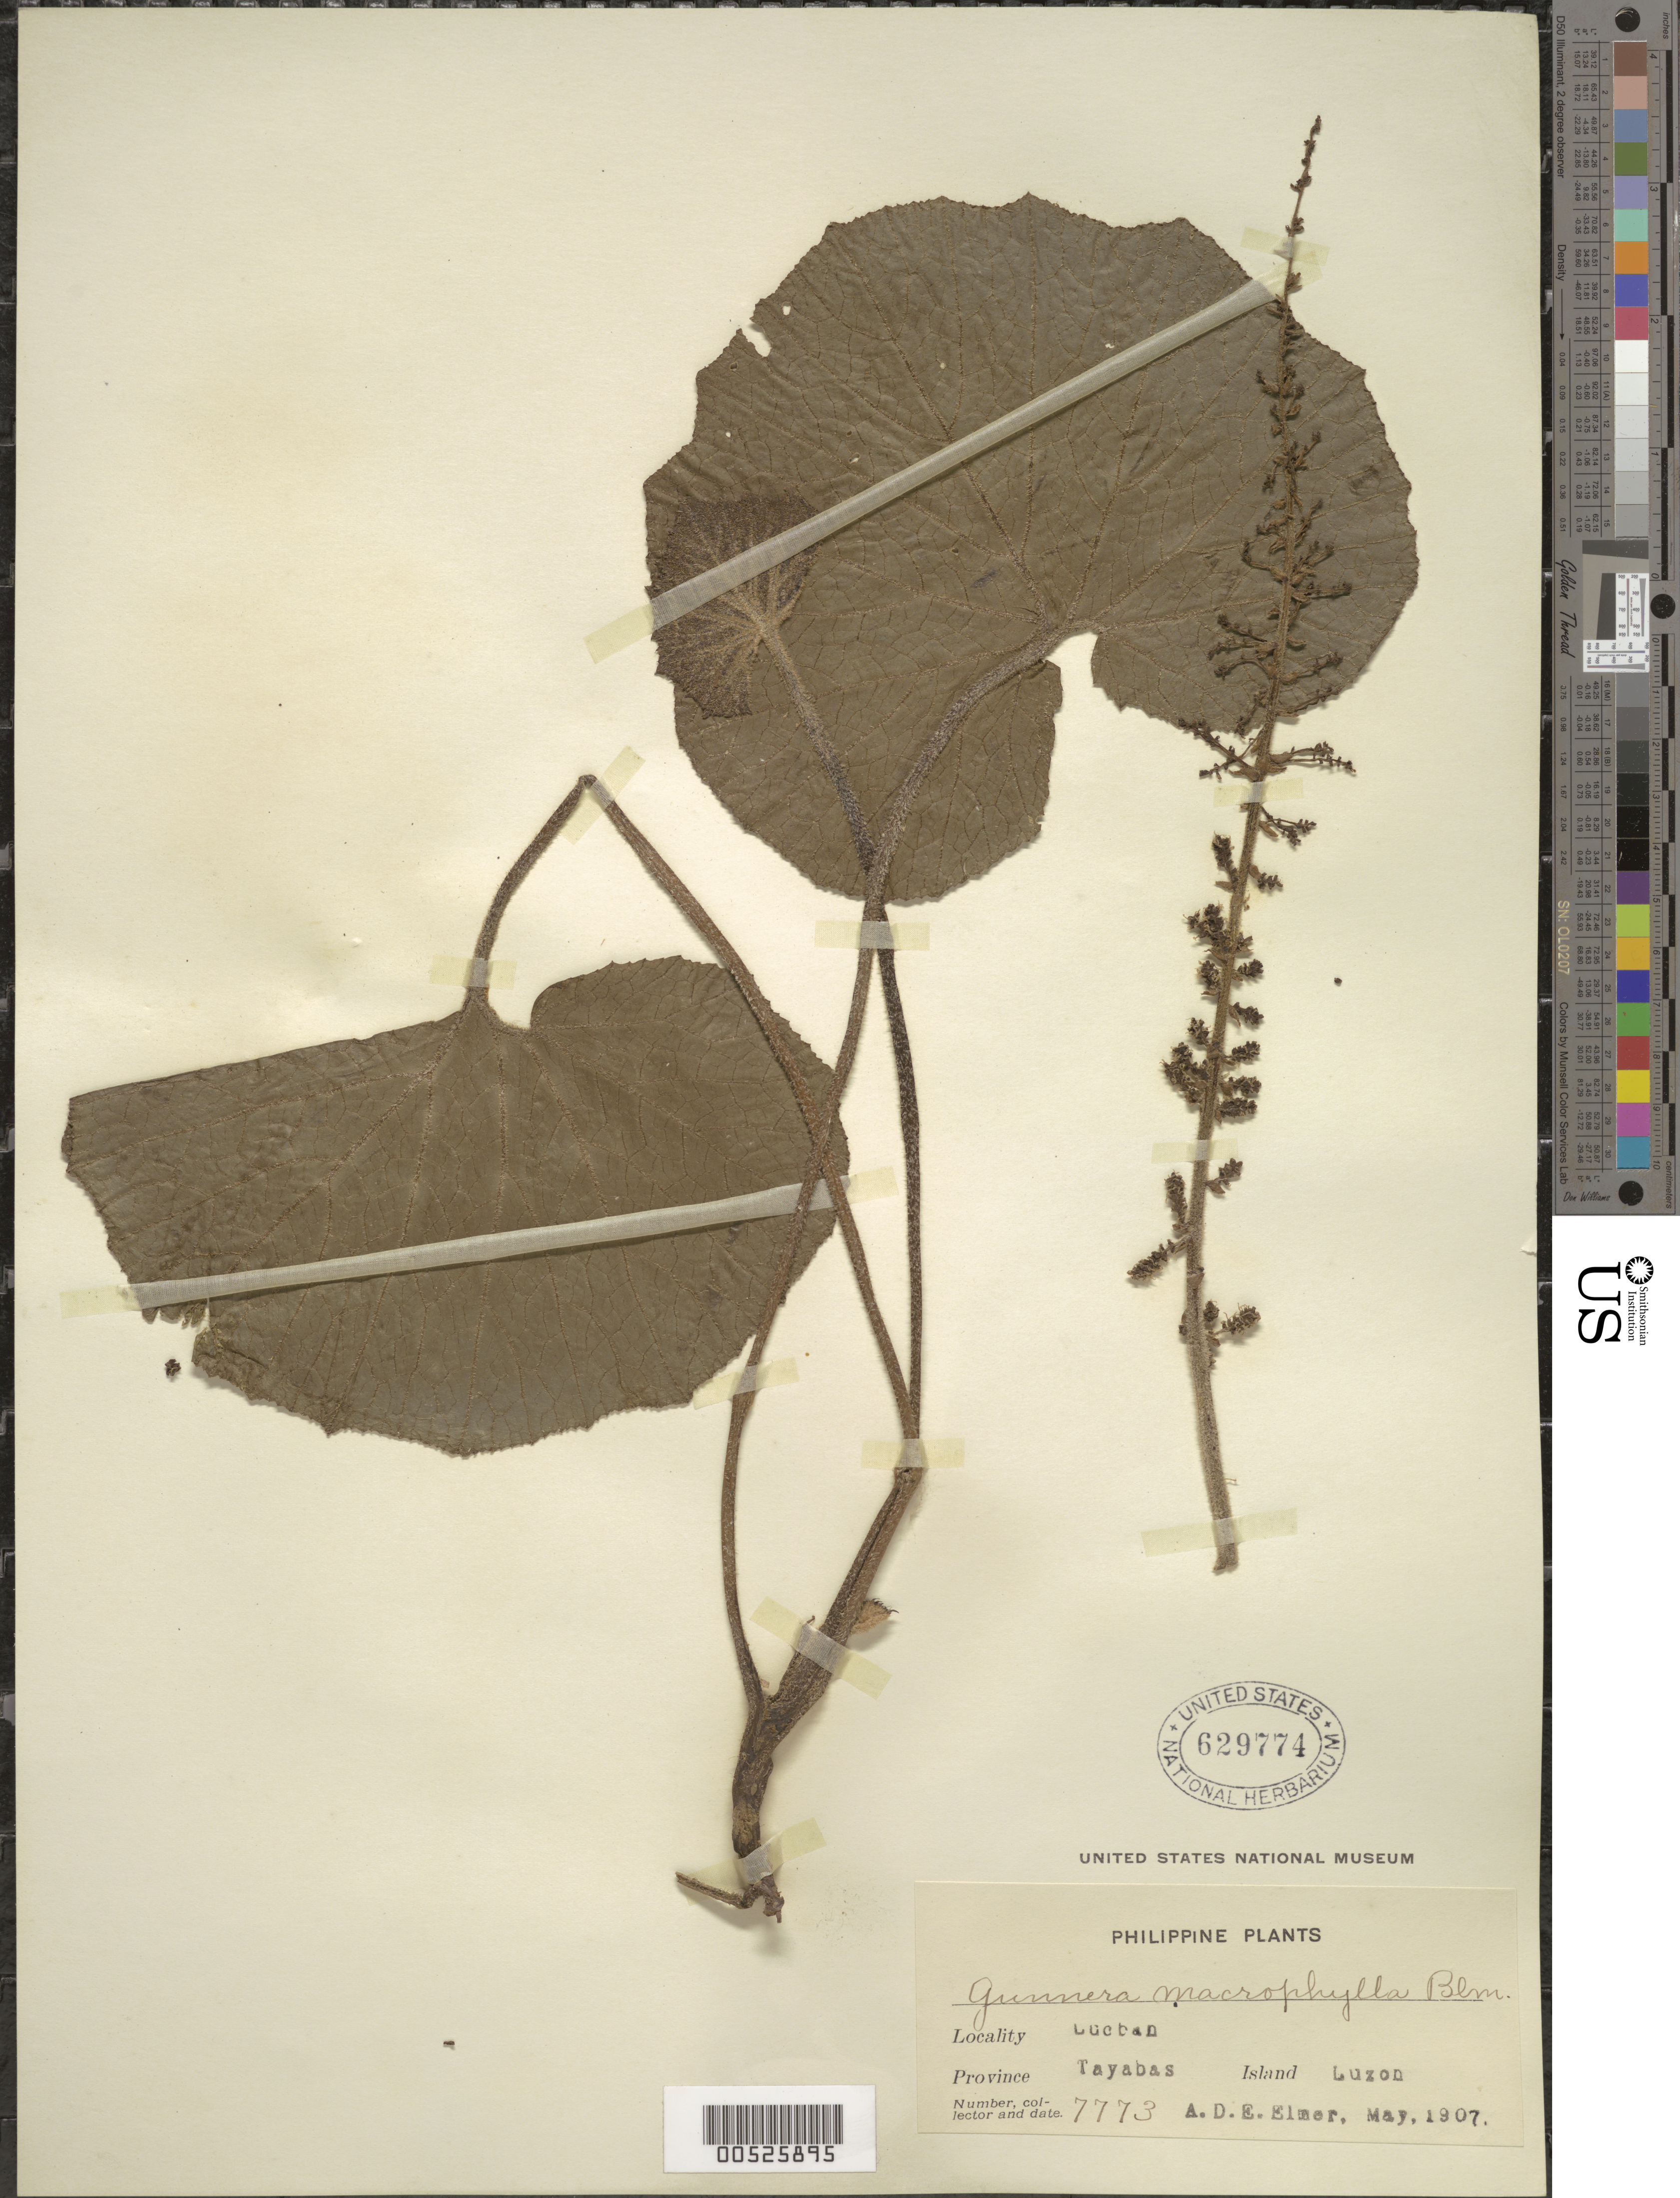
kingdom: Plantae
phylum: Tracheophyta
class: Magnoliopsida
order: Gunnerales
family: Gunneraceae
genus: Gunnera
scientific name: Gunnera macrophylla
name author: Blume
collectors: A. D. E. Elmer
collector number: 7773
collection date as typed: May 1907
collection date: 1907-05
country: Philippines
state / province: Calabarzon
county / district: Quezon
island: Luzon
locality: Bucban (?), Tayabas Province [= Quezon Province]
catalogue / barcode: US 629774